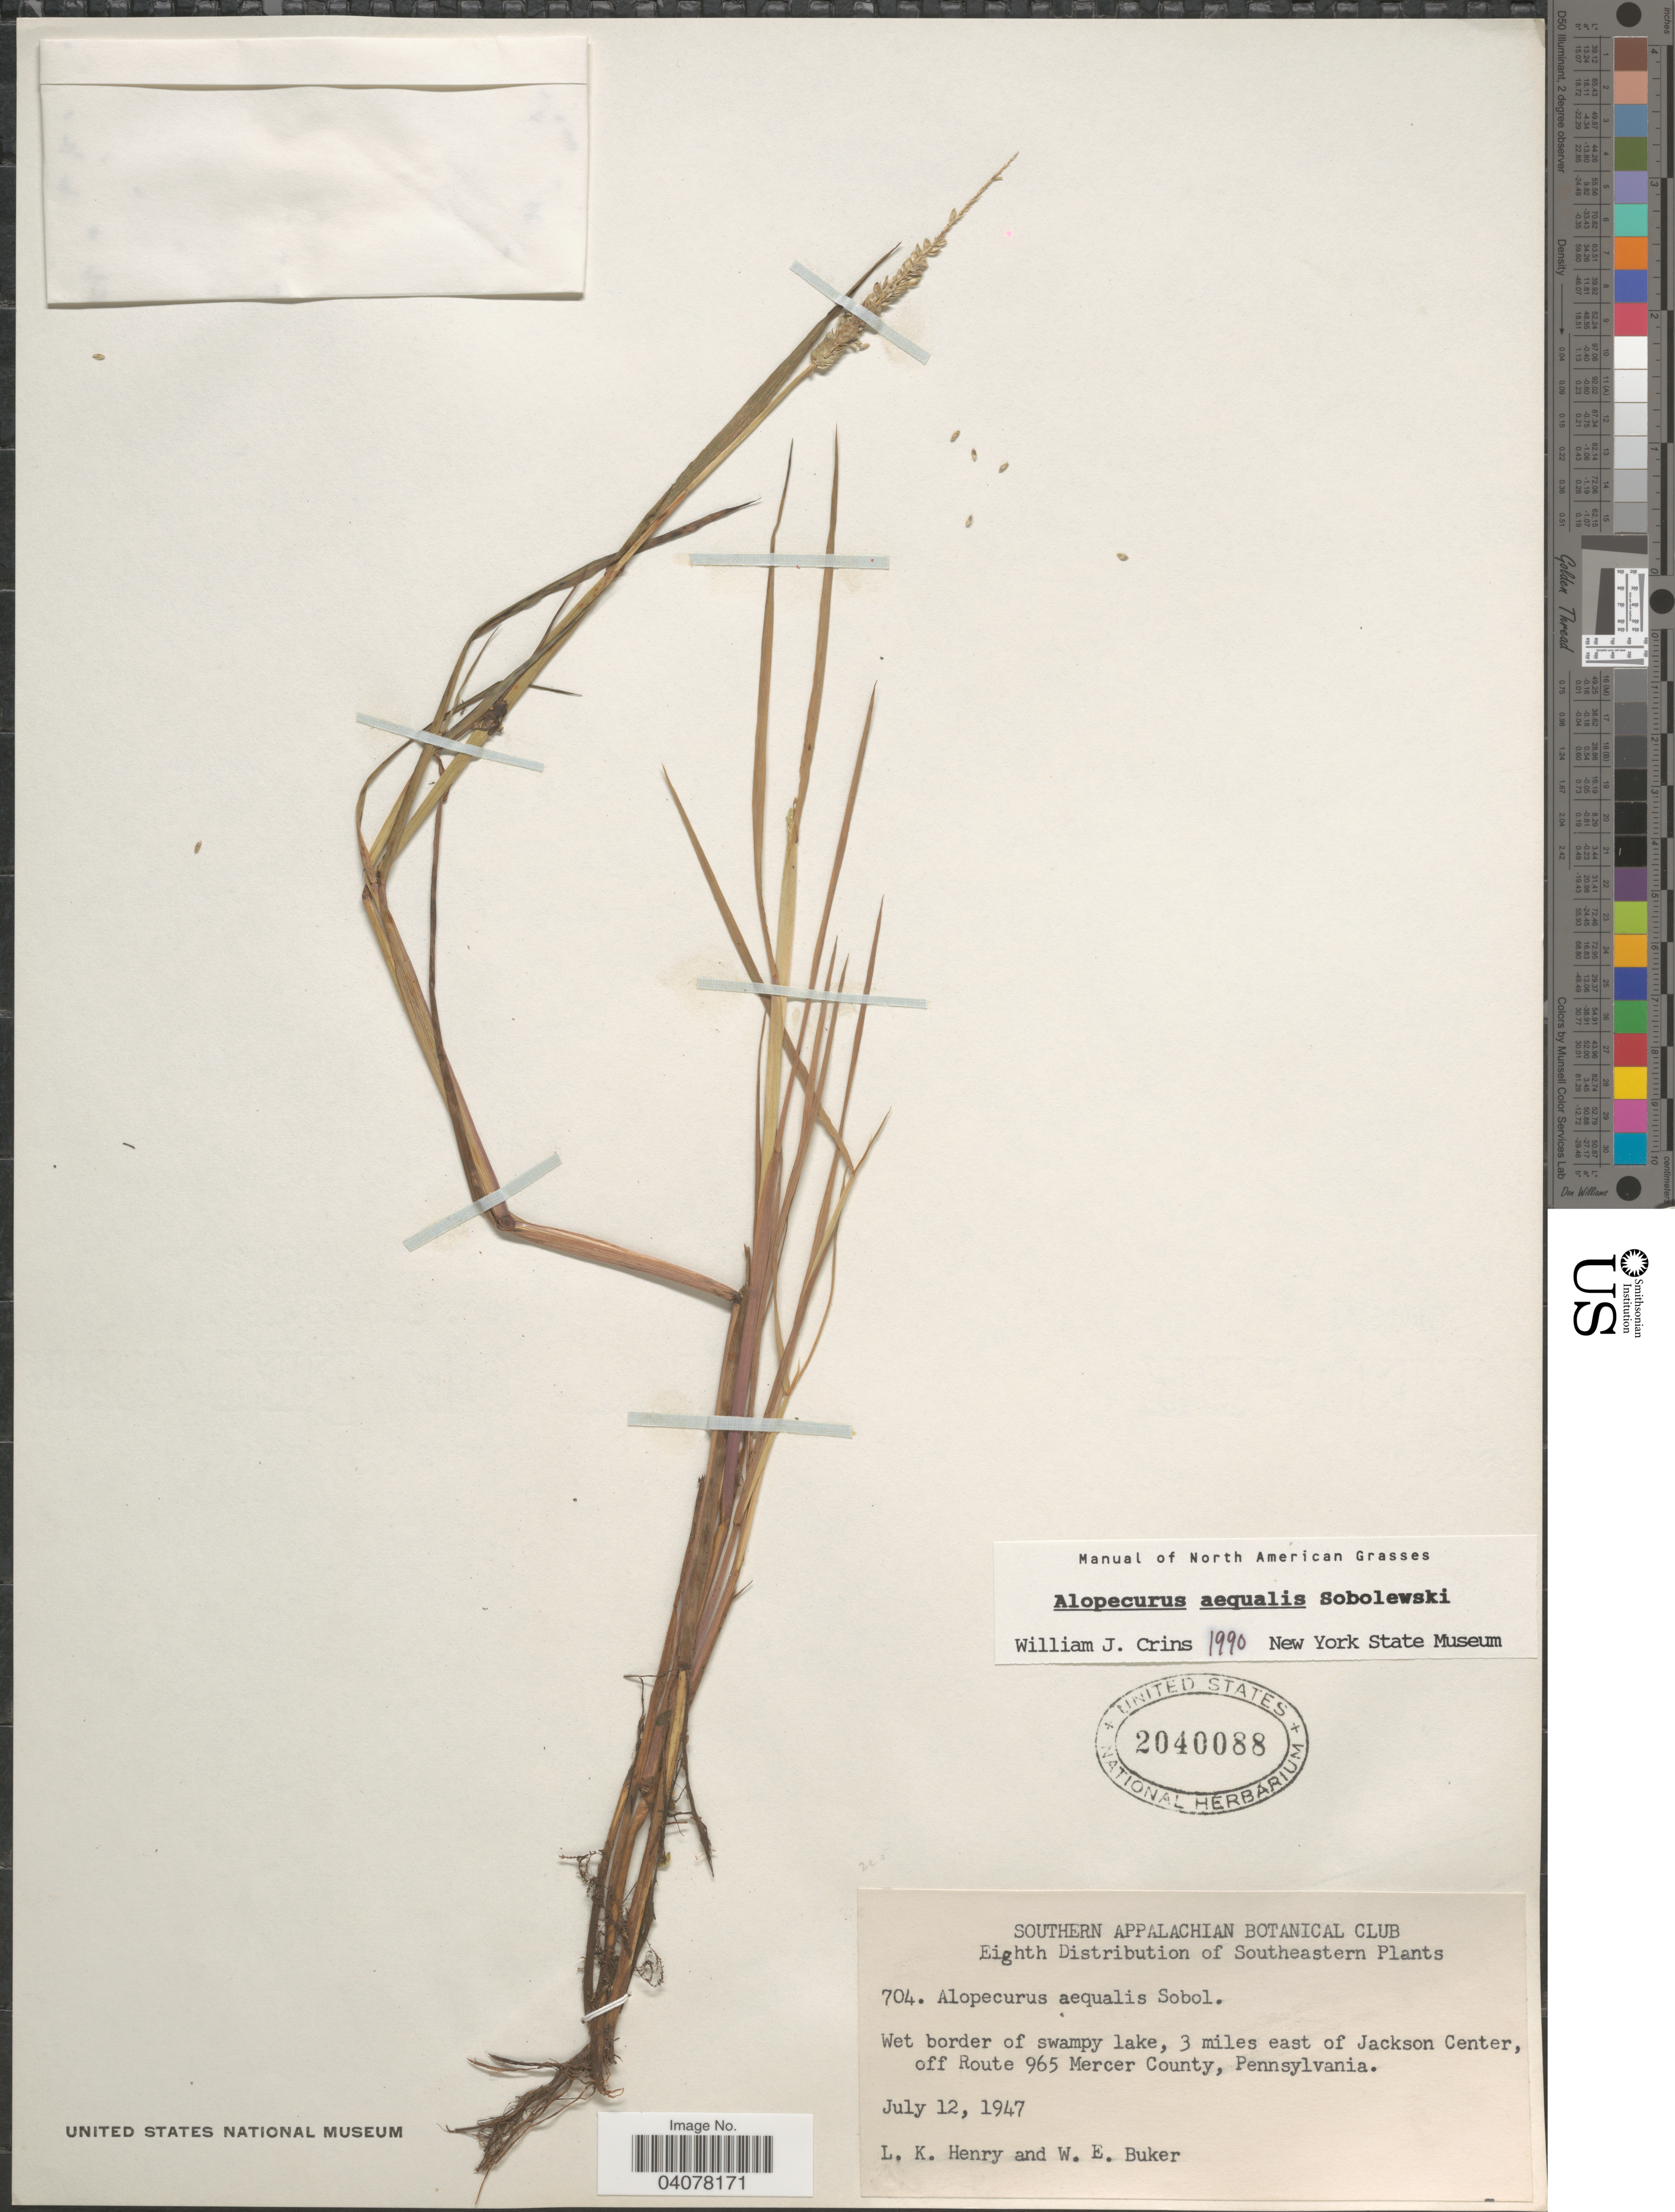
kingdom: Plantae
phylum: Tracheophyta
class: Liliopsida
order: Poales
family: Poaceae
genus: Alopecurus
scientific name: Alopecurus aequalis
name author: Sobol.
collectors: L. K. Henry & W. Buker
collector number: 704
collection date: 1947-07-12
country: United States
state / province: Pennsylvania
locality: Southeastern. Wet border of swampy lake, 3 miles east of Jackson Center, off Route 965 Mercer County.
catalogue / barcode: US 2040088